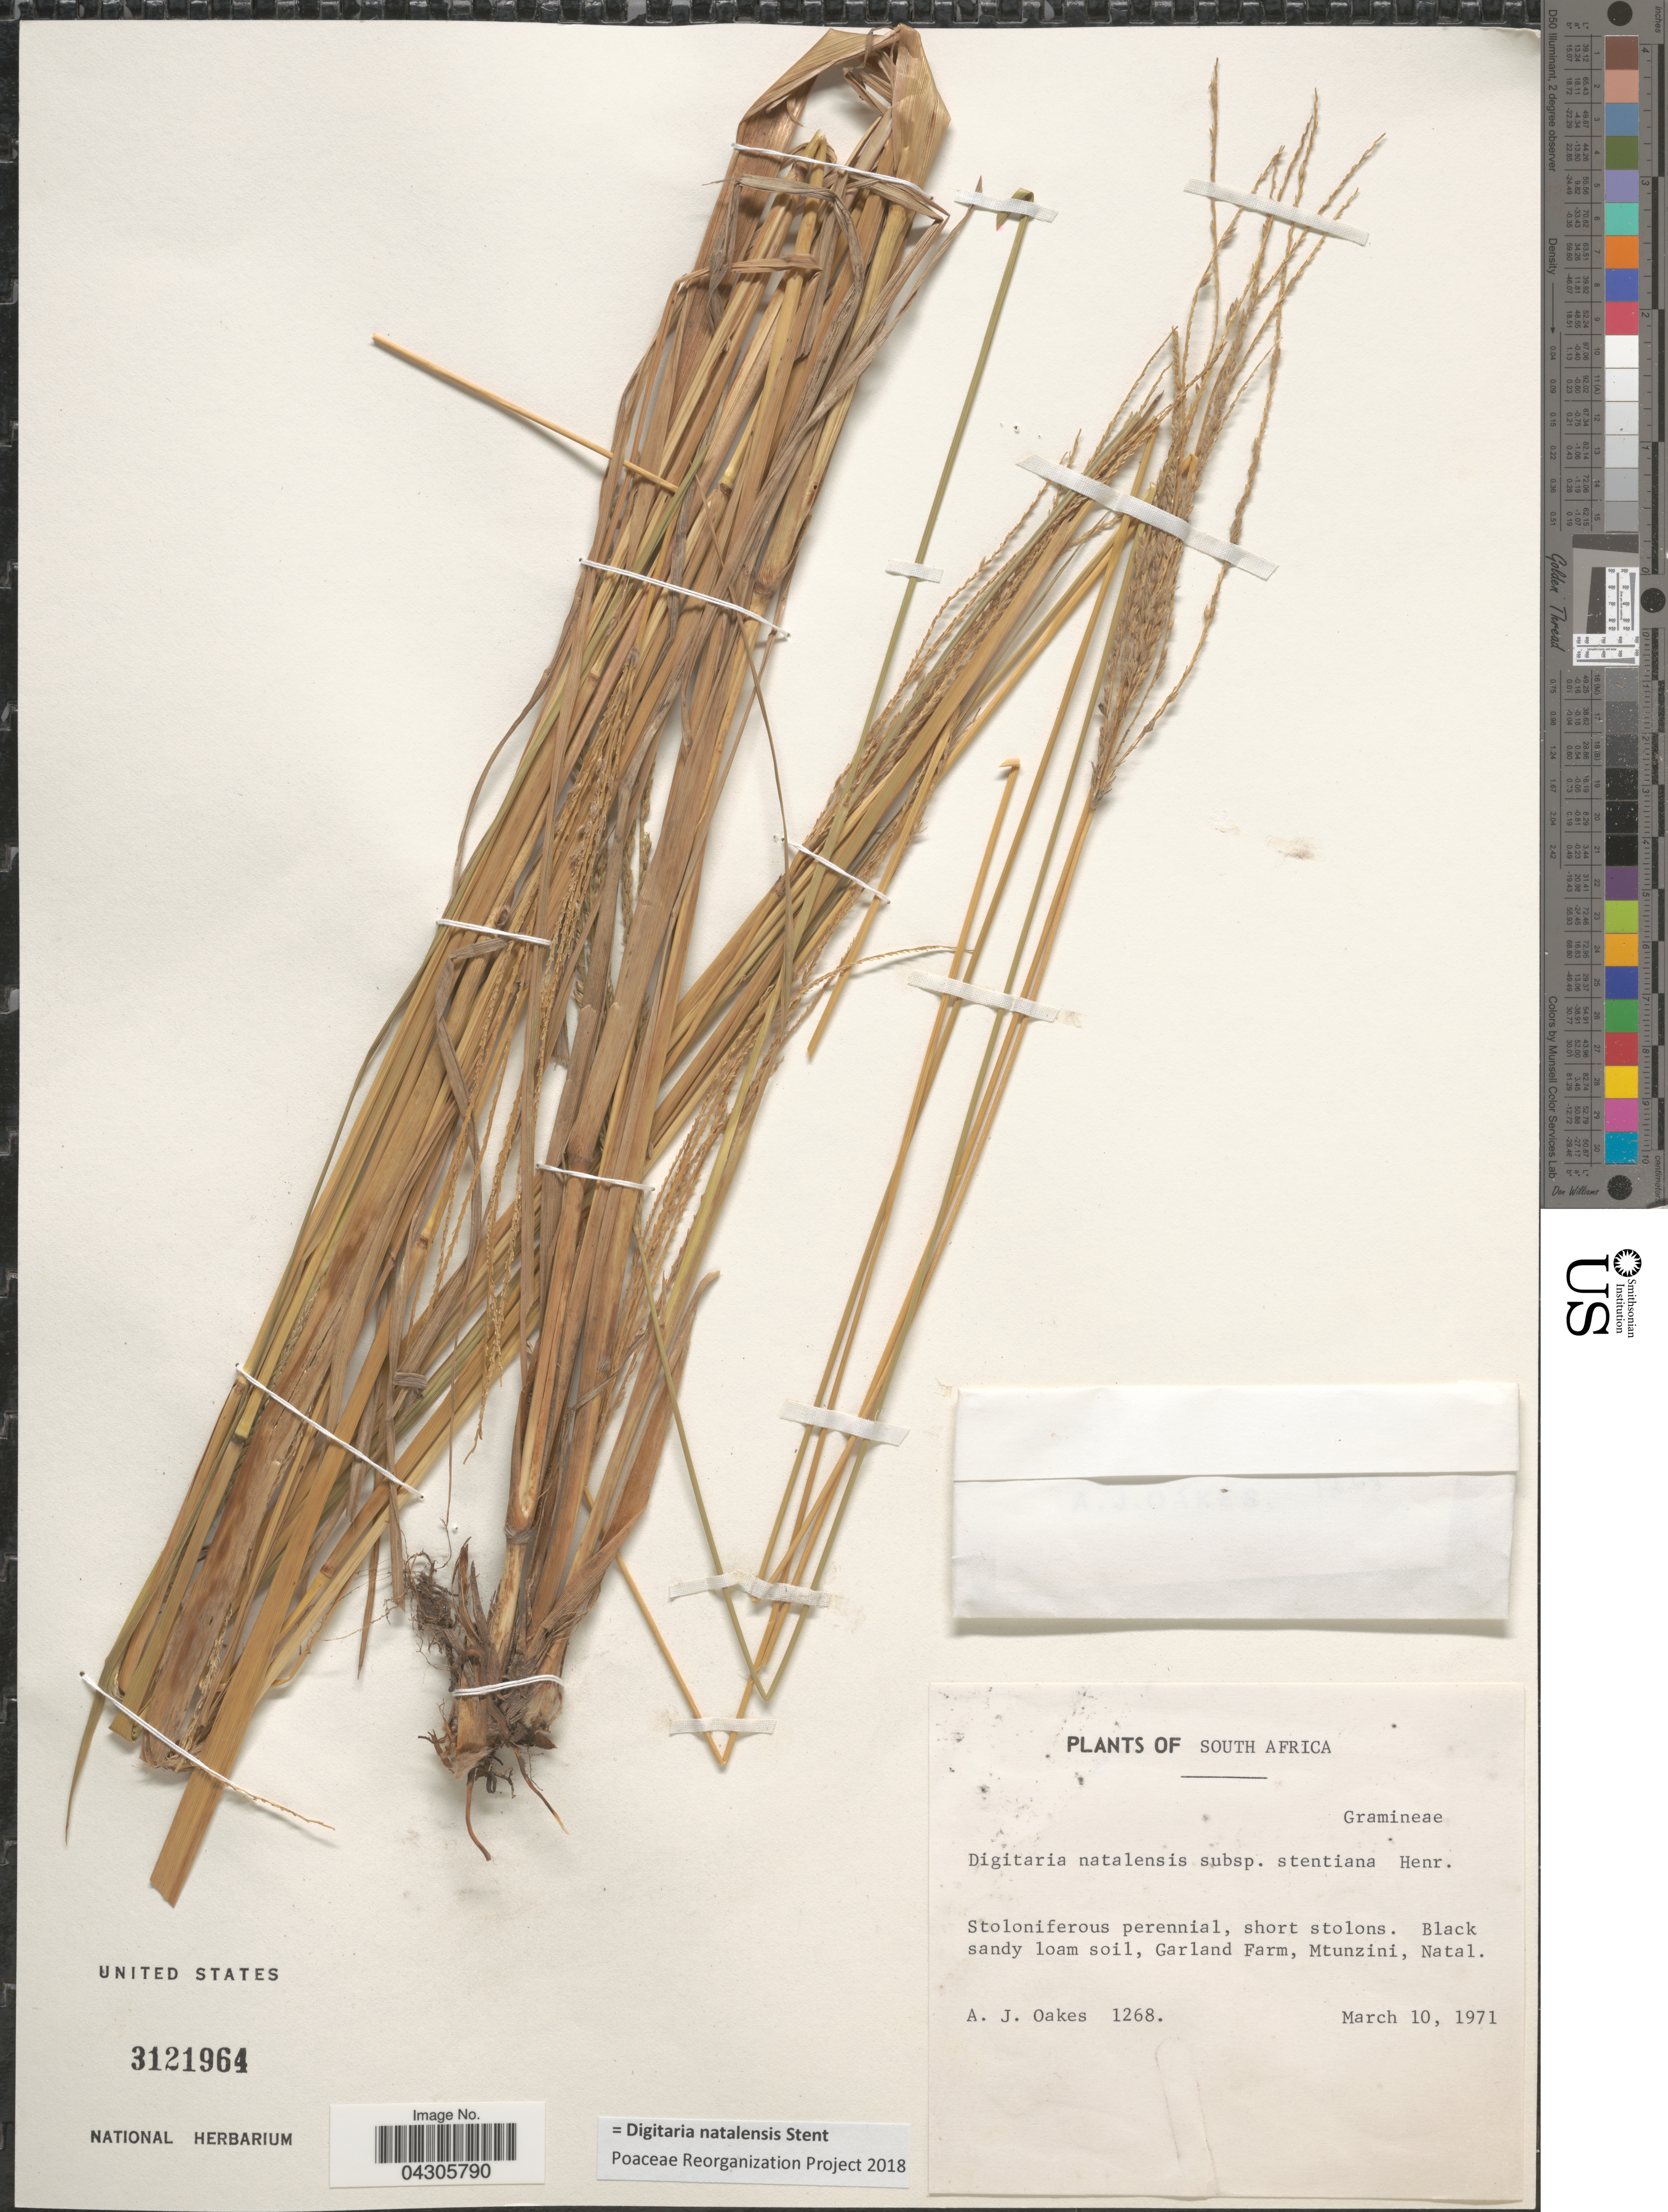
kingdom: Plantae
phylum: Tracheophyta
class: Liliopsida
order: Poales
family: Poaceae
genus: Digitaria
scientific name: Digitaria natalensis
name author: Stent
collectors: A. Oakes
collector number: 1268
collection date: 1971-03-10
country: South Africa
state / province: KwaZulu-Natal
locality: Garland Farm, Mtunzini, Natal.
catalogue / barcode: US 3121964